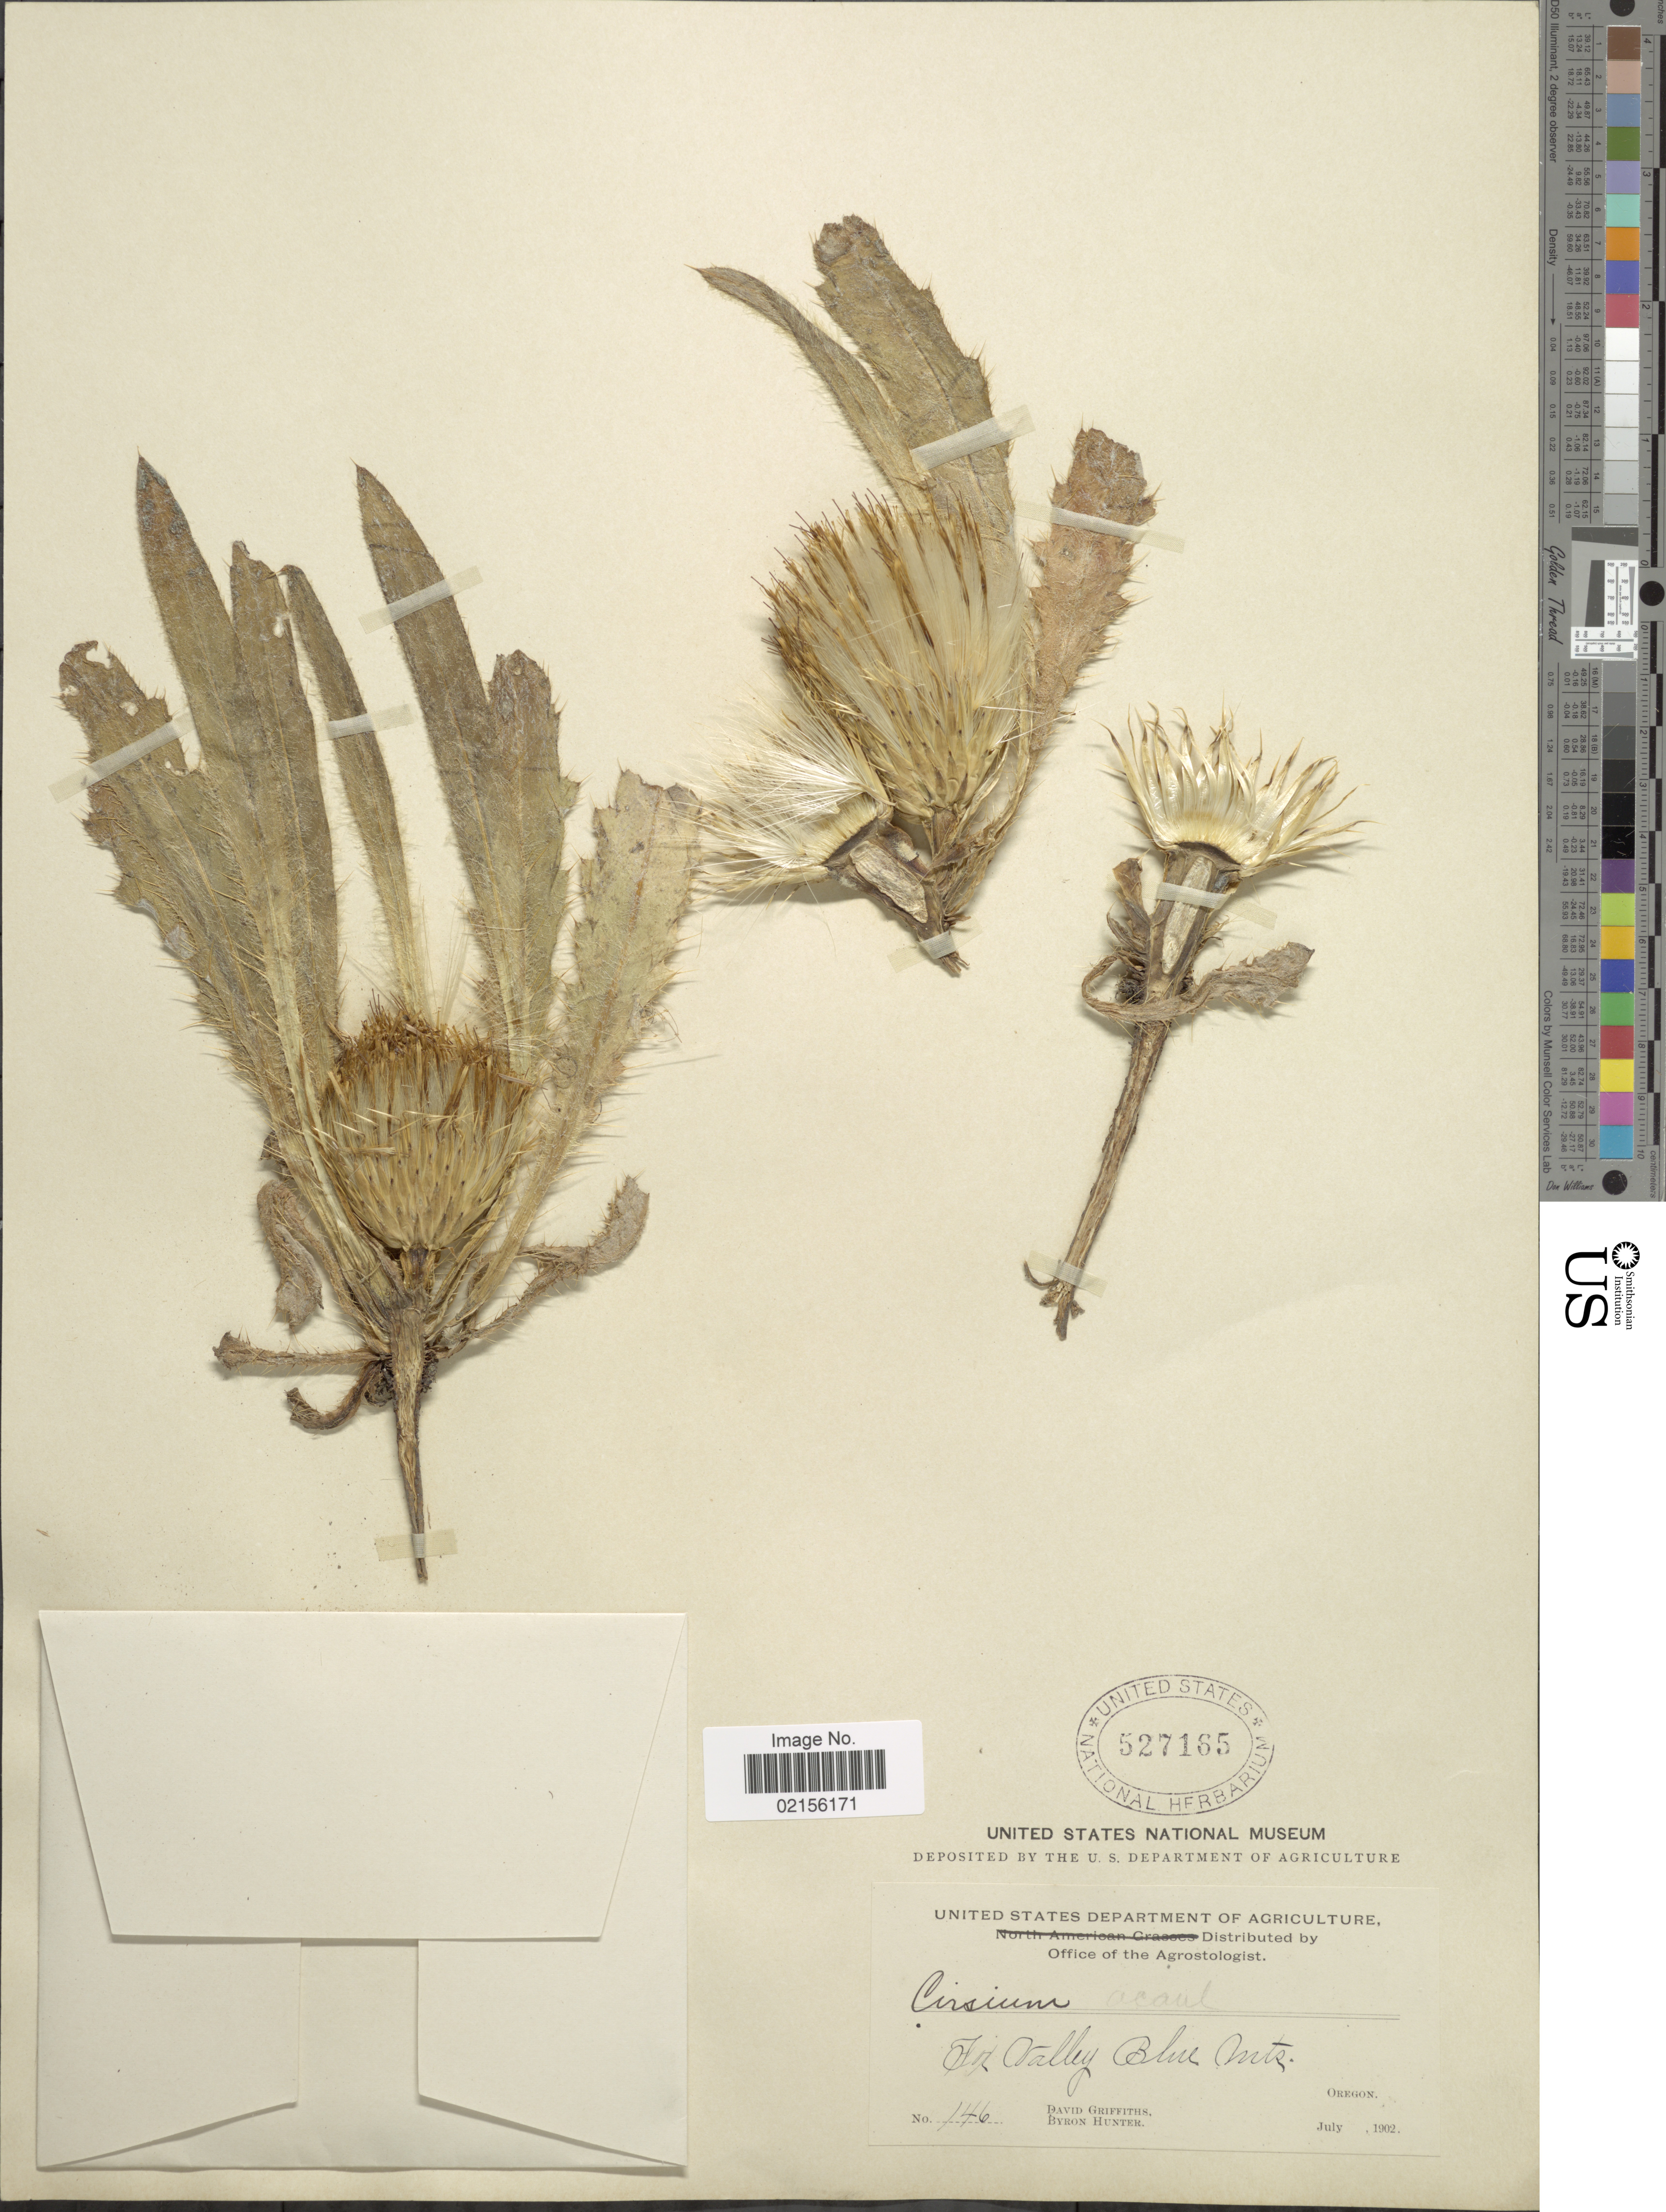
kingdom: Plantae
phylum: Tracheophyta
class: Magnoliopsida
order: Asterales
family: Asteraceae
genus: Cirsium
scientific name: Cirsium scariosum var. americanum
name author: (A. Gray) D.J. Keil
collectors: D. Griffiths & B. Hunter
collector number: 146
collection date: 1902-07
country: United States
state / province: Oregon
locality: Fox Valley Blue Mts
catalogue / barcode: US 527165